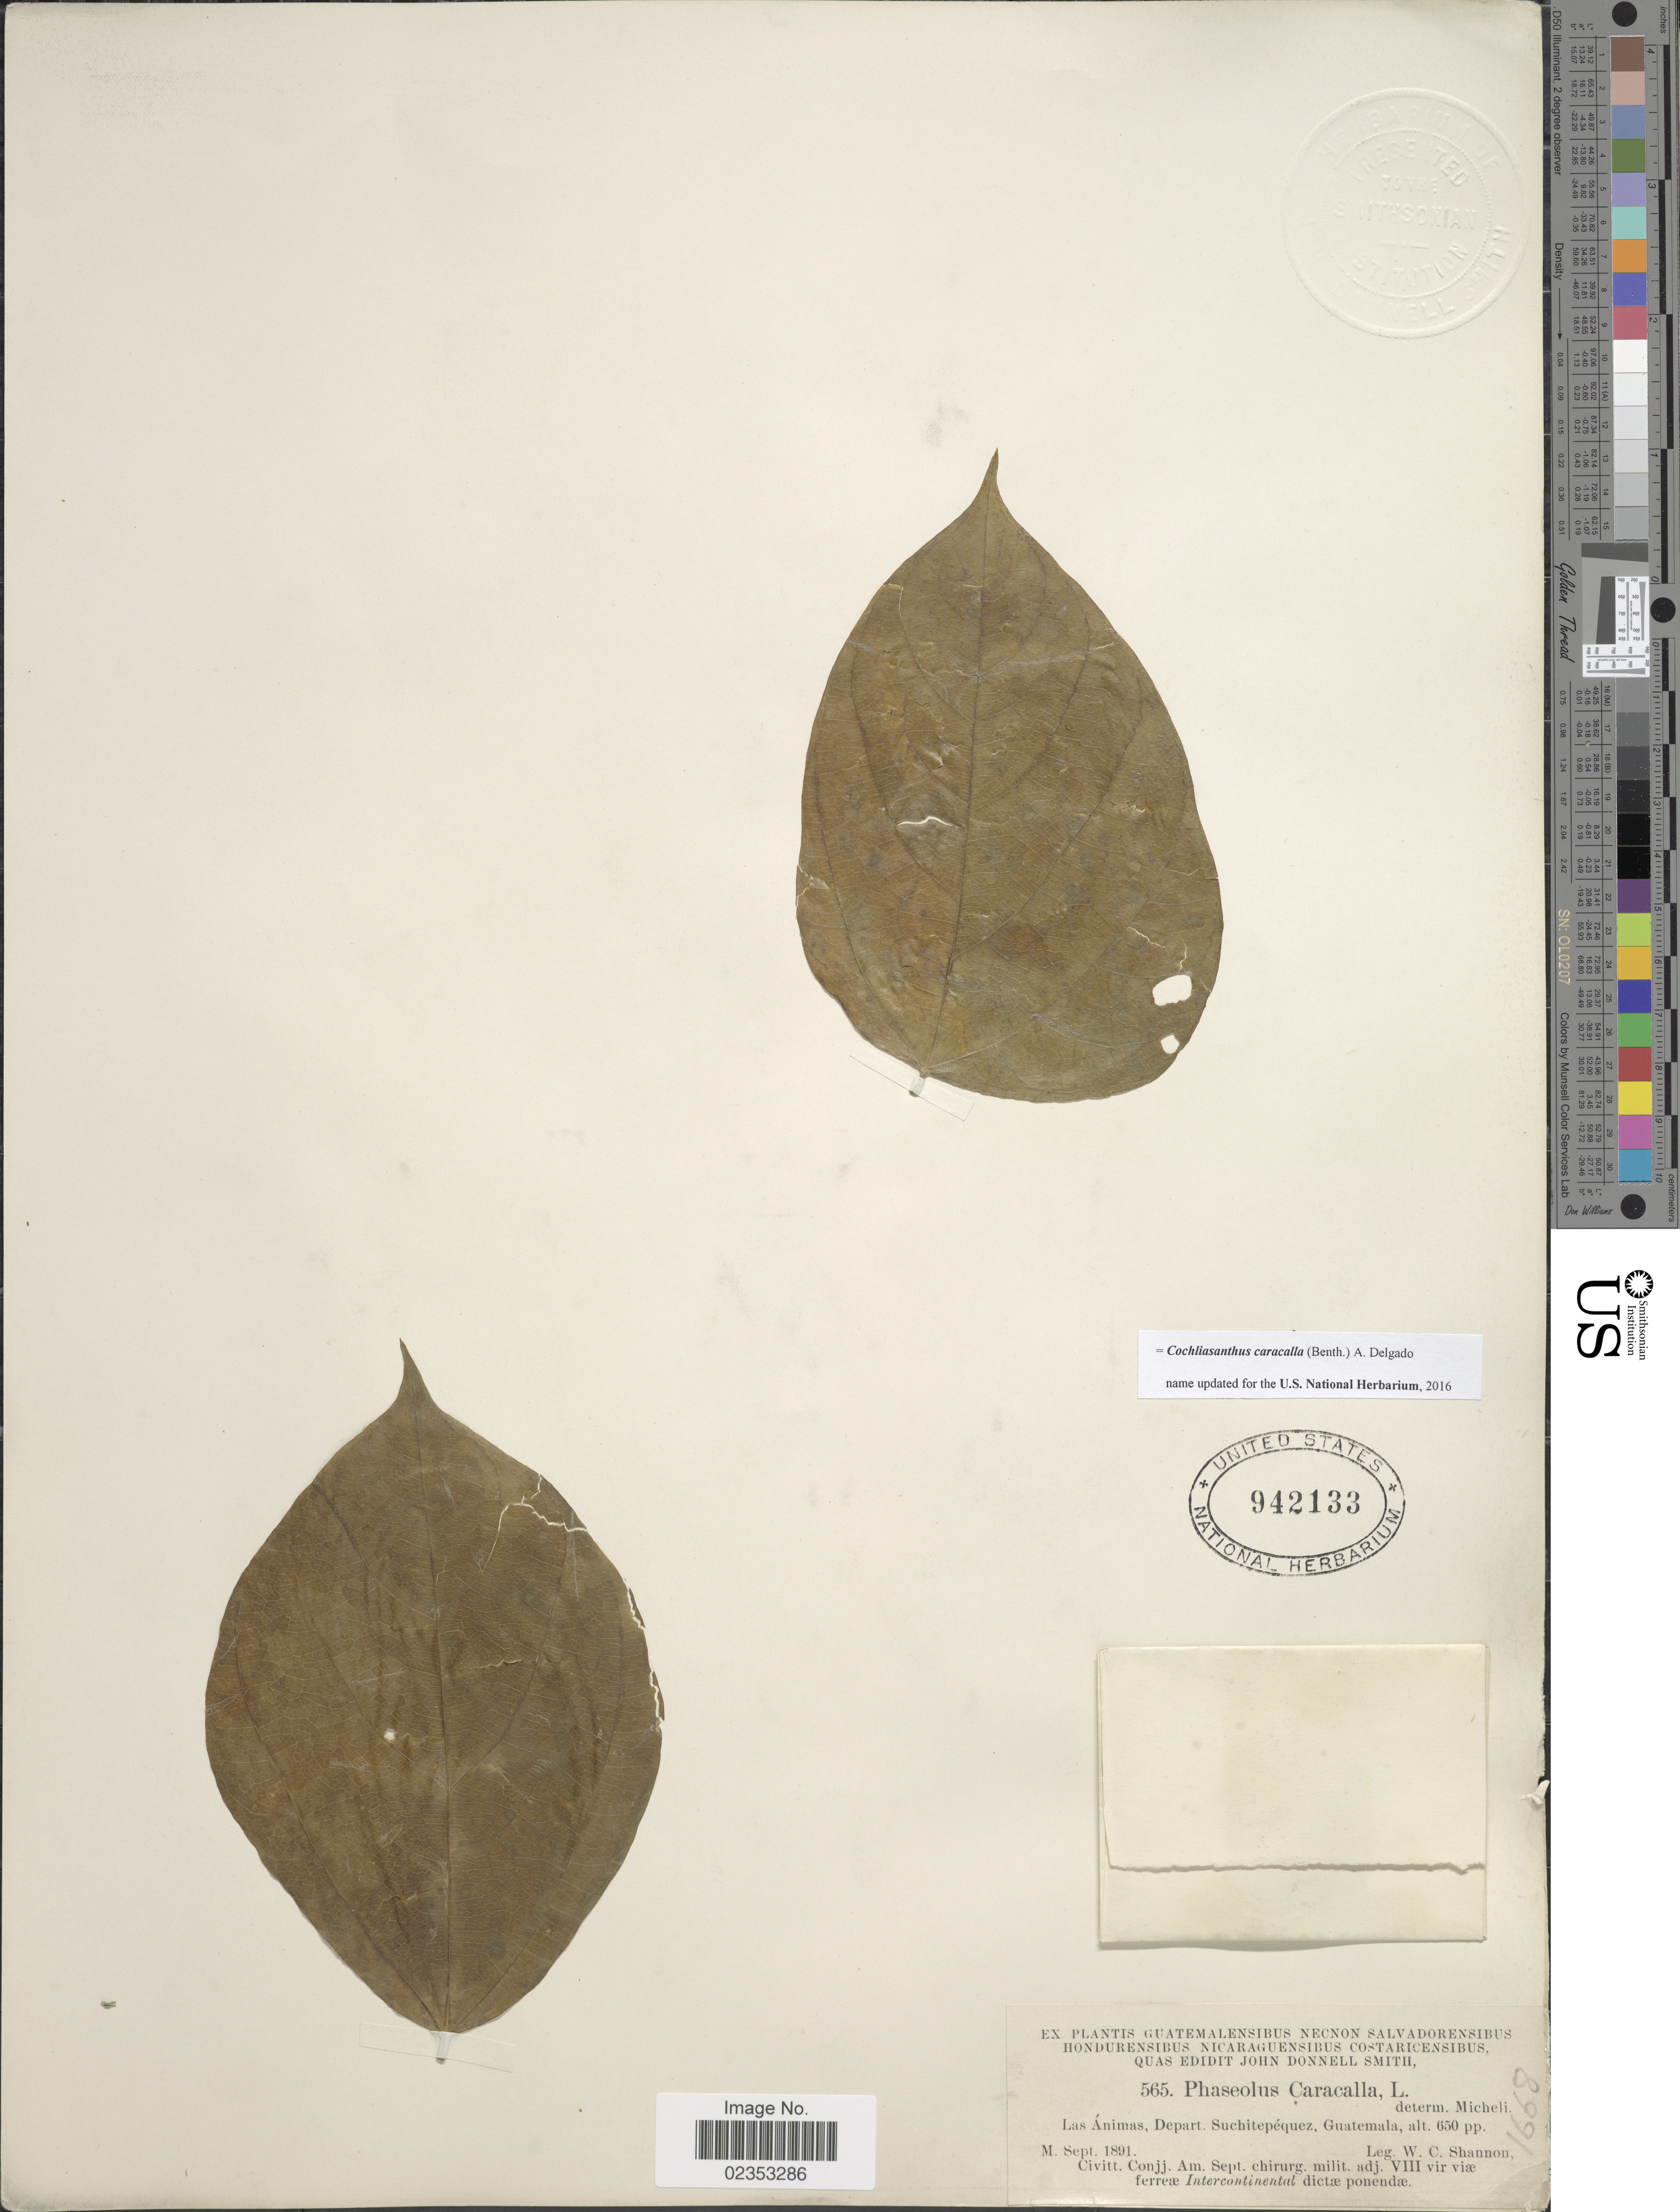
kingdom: Plantae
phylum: Tracheophyta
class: Magnoliopsida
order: Fabales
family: Fabaceae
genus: Cochliasanthus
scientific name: Cochliasanthus caracalla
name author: (L.) Trew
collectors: W. C. Shannon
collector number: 565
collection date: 1891-09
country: Guatemala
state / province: Suchitepéquez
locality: Las Animas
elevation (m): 198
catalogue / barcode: US 942133